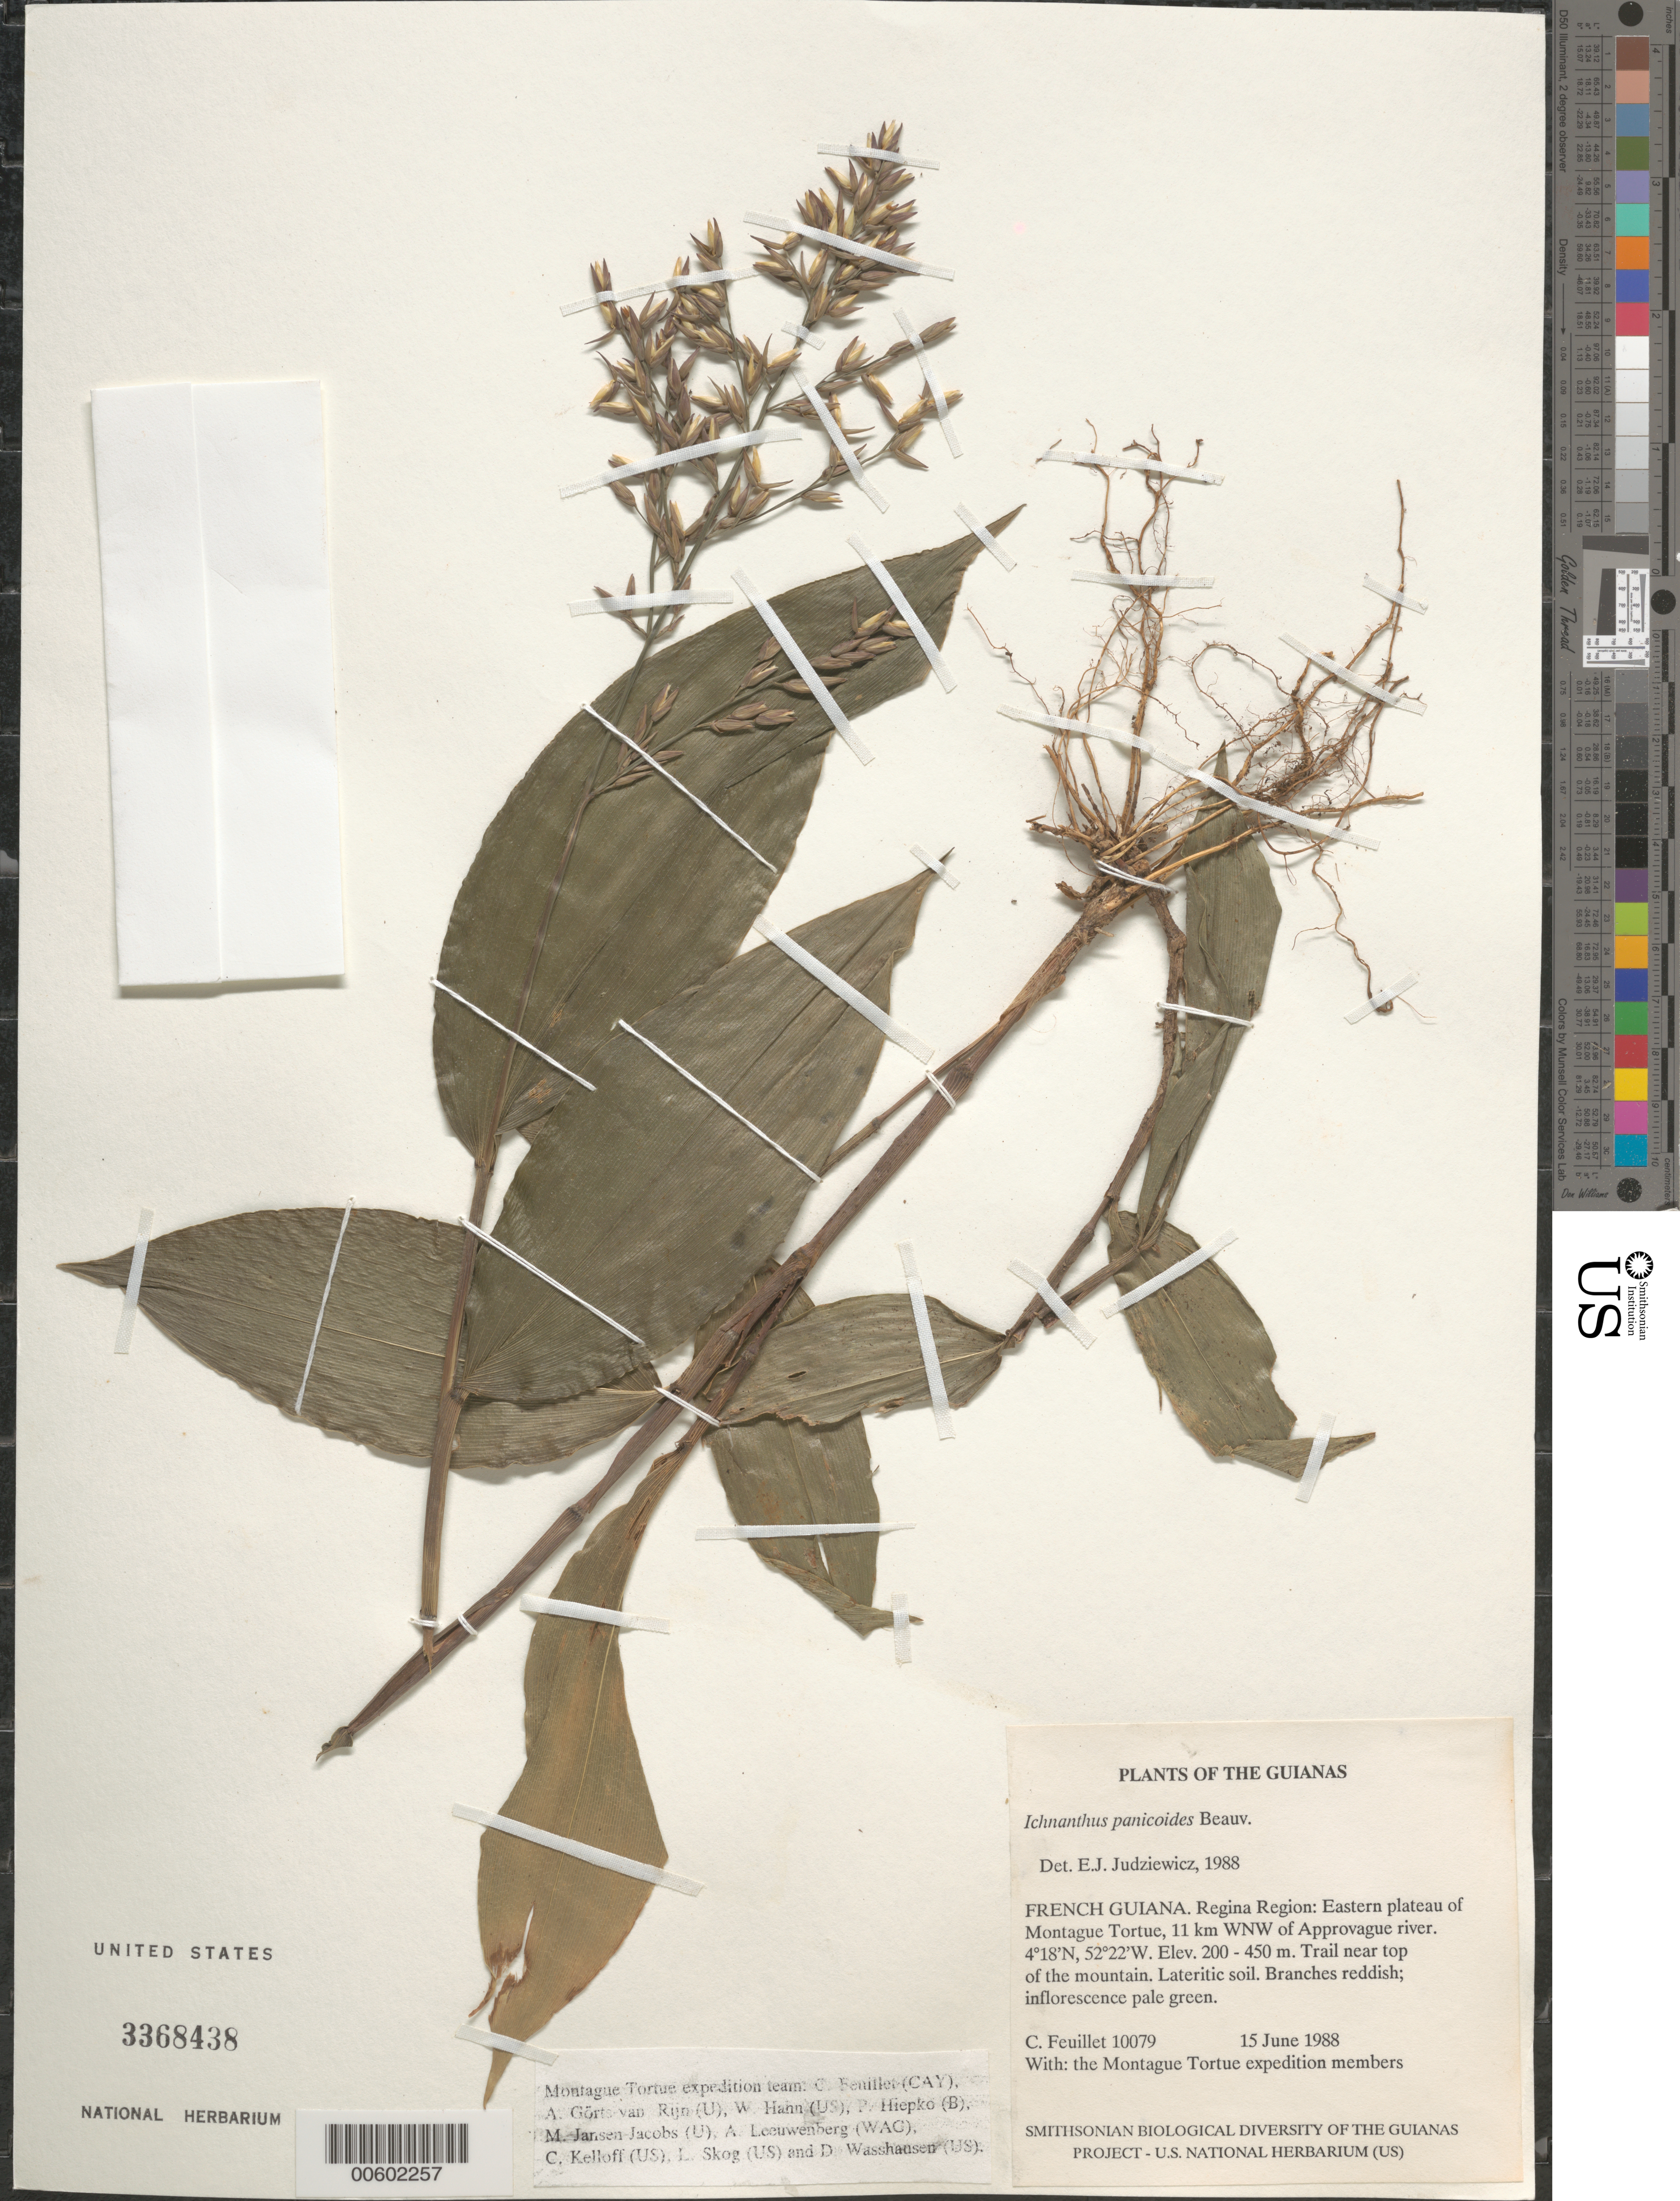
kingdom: Plantae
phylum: Tracheophyta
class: Liliopsida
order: Poales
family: Poaceae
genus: Ichnanthus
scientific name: Ichnanthus panicoides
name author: P. Beauv.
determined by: Judziewicz, E. J.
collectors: C. Feuillet & Montagne Torte Exped. members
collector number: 10079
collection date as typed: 15 June 1988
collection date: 1988-06-15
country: French Guiana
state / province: Cayenne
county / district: Regina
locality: Eastern plateau of Montagne Tortue, 11 km WNW of Approuague river. Trail near top of the mountain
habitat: Lateritic soil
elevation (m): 200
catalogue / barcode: US 3368438